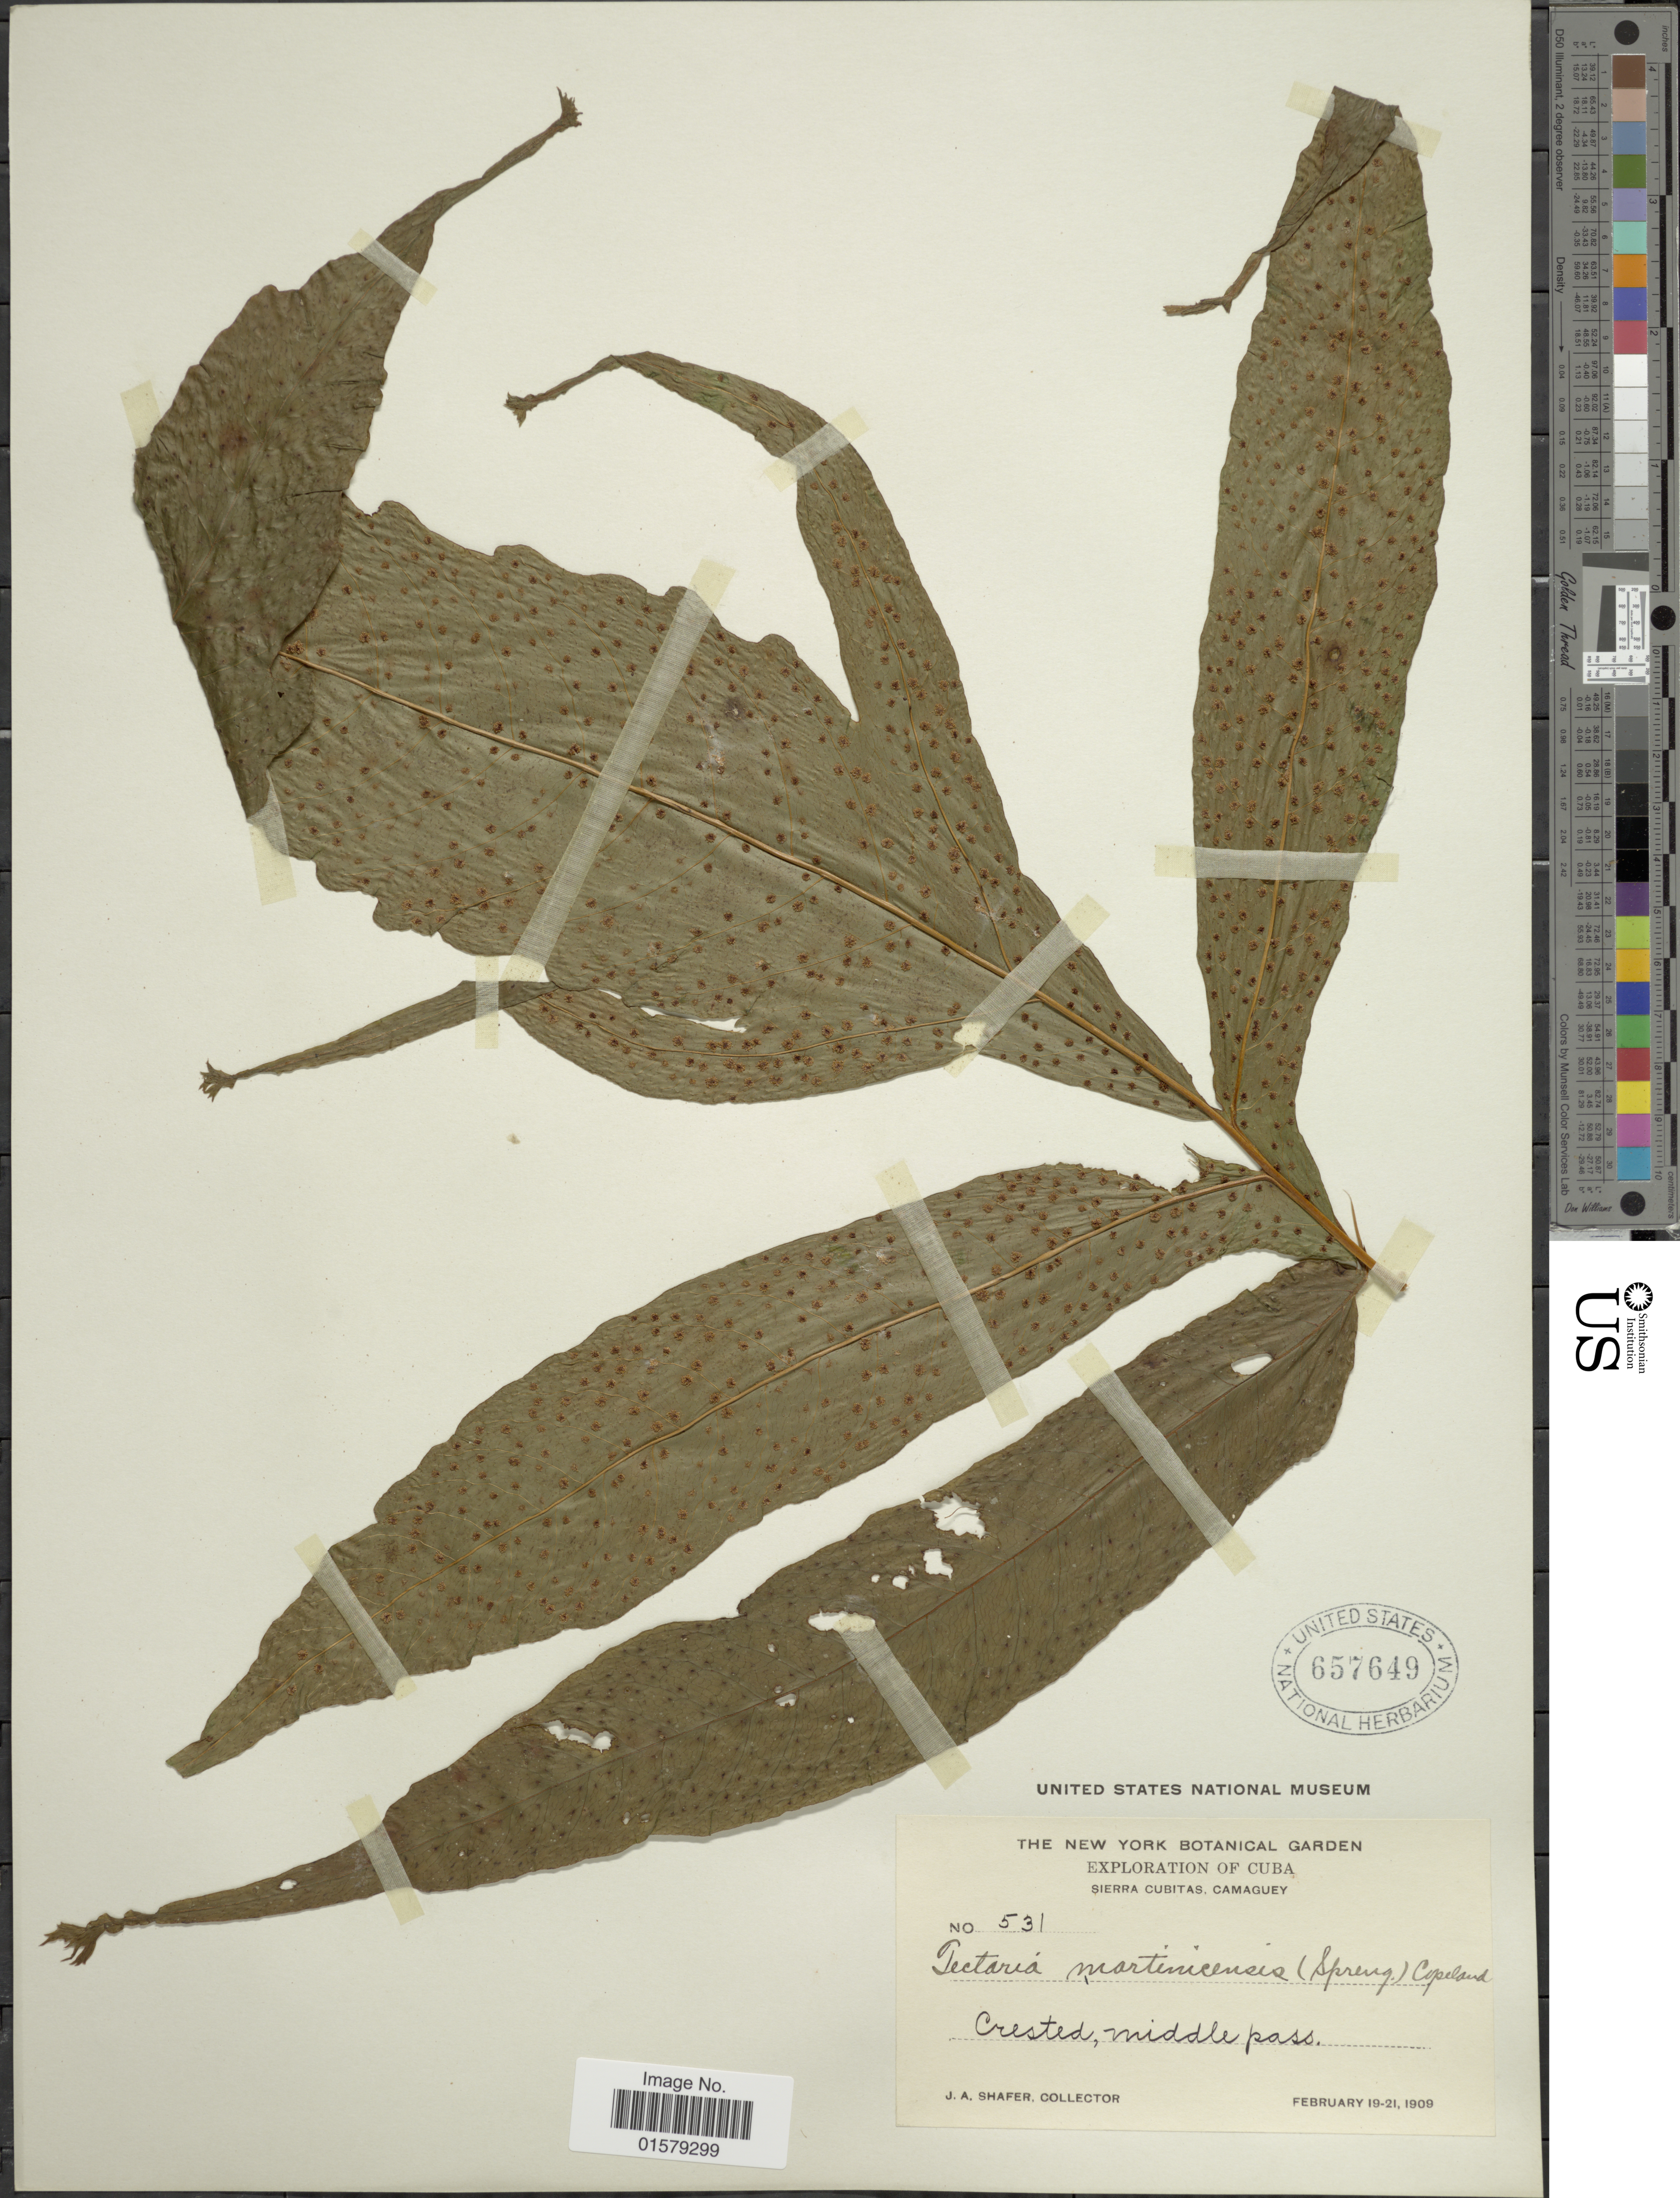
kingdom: Plantae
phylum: Tracheophyta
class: Polypodiopsida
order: Polypodiales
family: Tectariaceae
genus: Tectaria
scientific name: Tectaria incisa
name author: Cav.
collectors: J. A. Shafer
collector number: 531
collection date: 1909-02-19/1909-02-21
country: Cuba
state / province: Camagüey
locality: Sierra Cubitas, crested, middle pass.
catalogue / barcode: US 657649